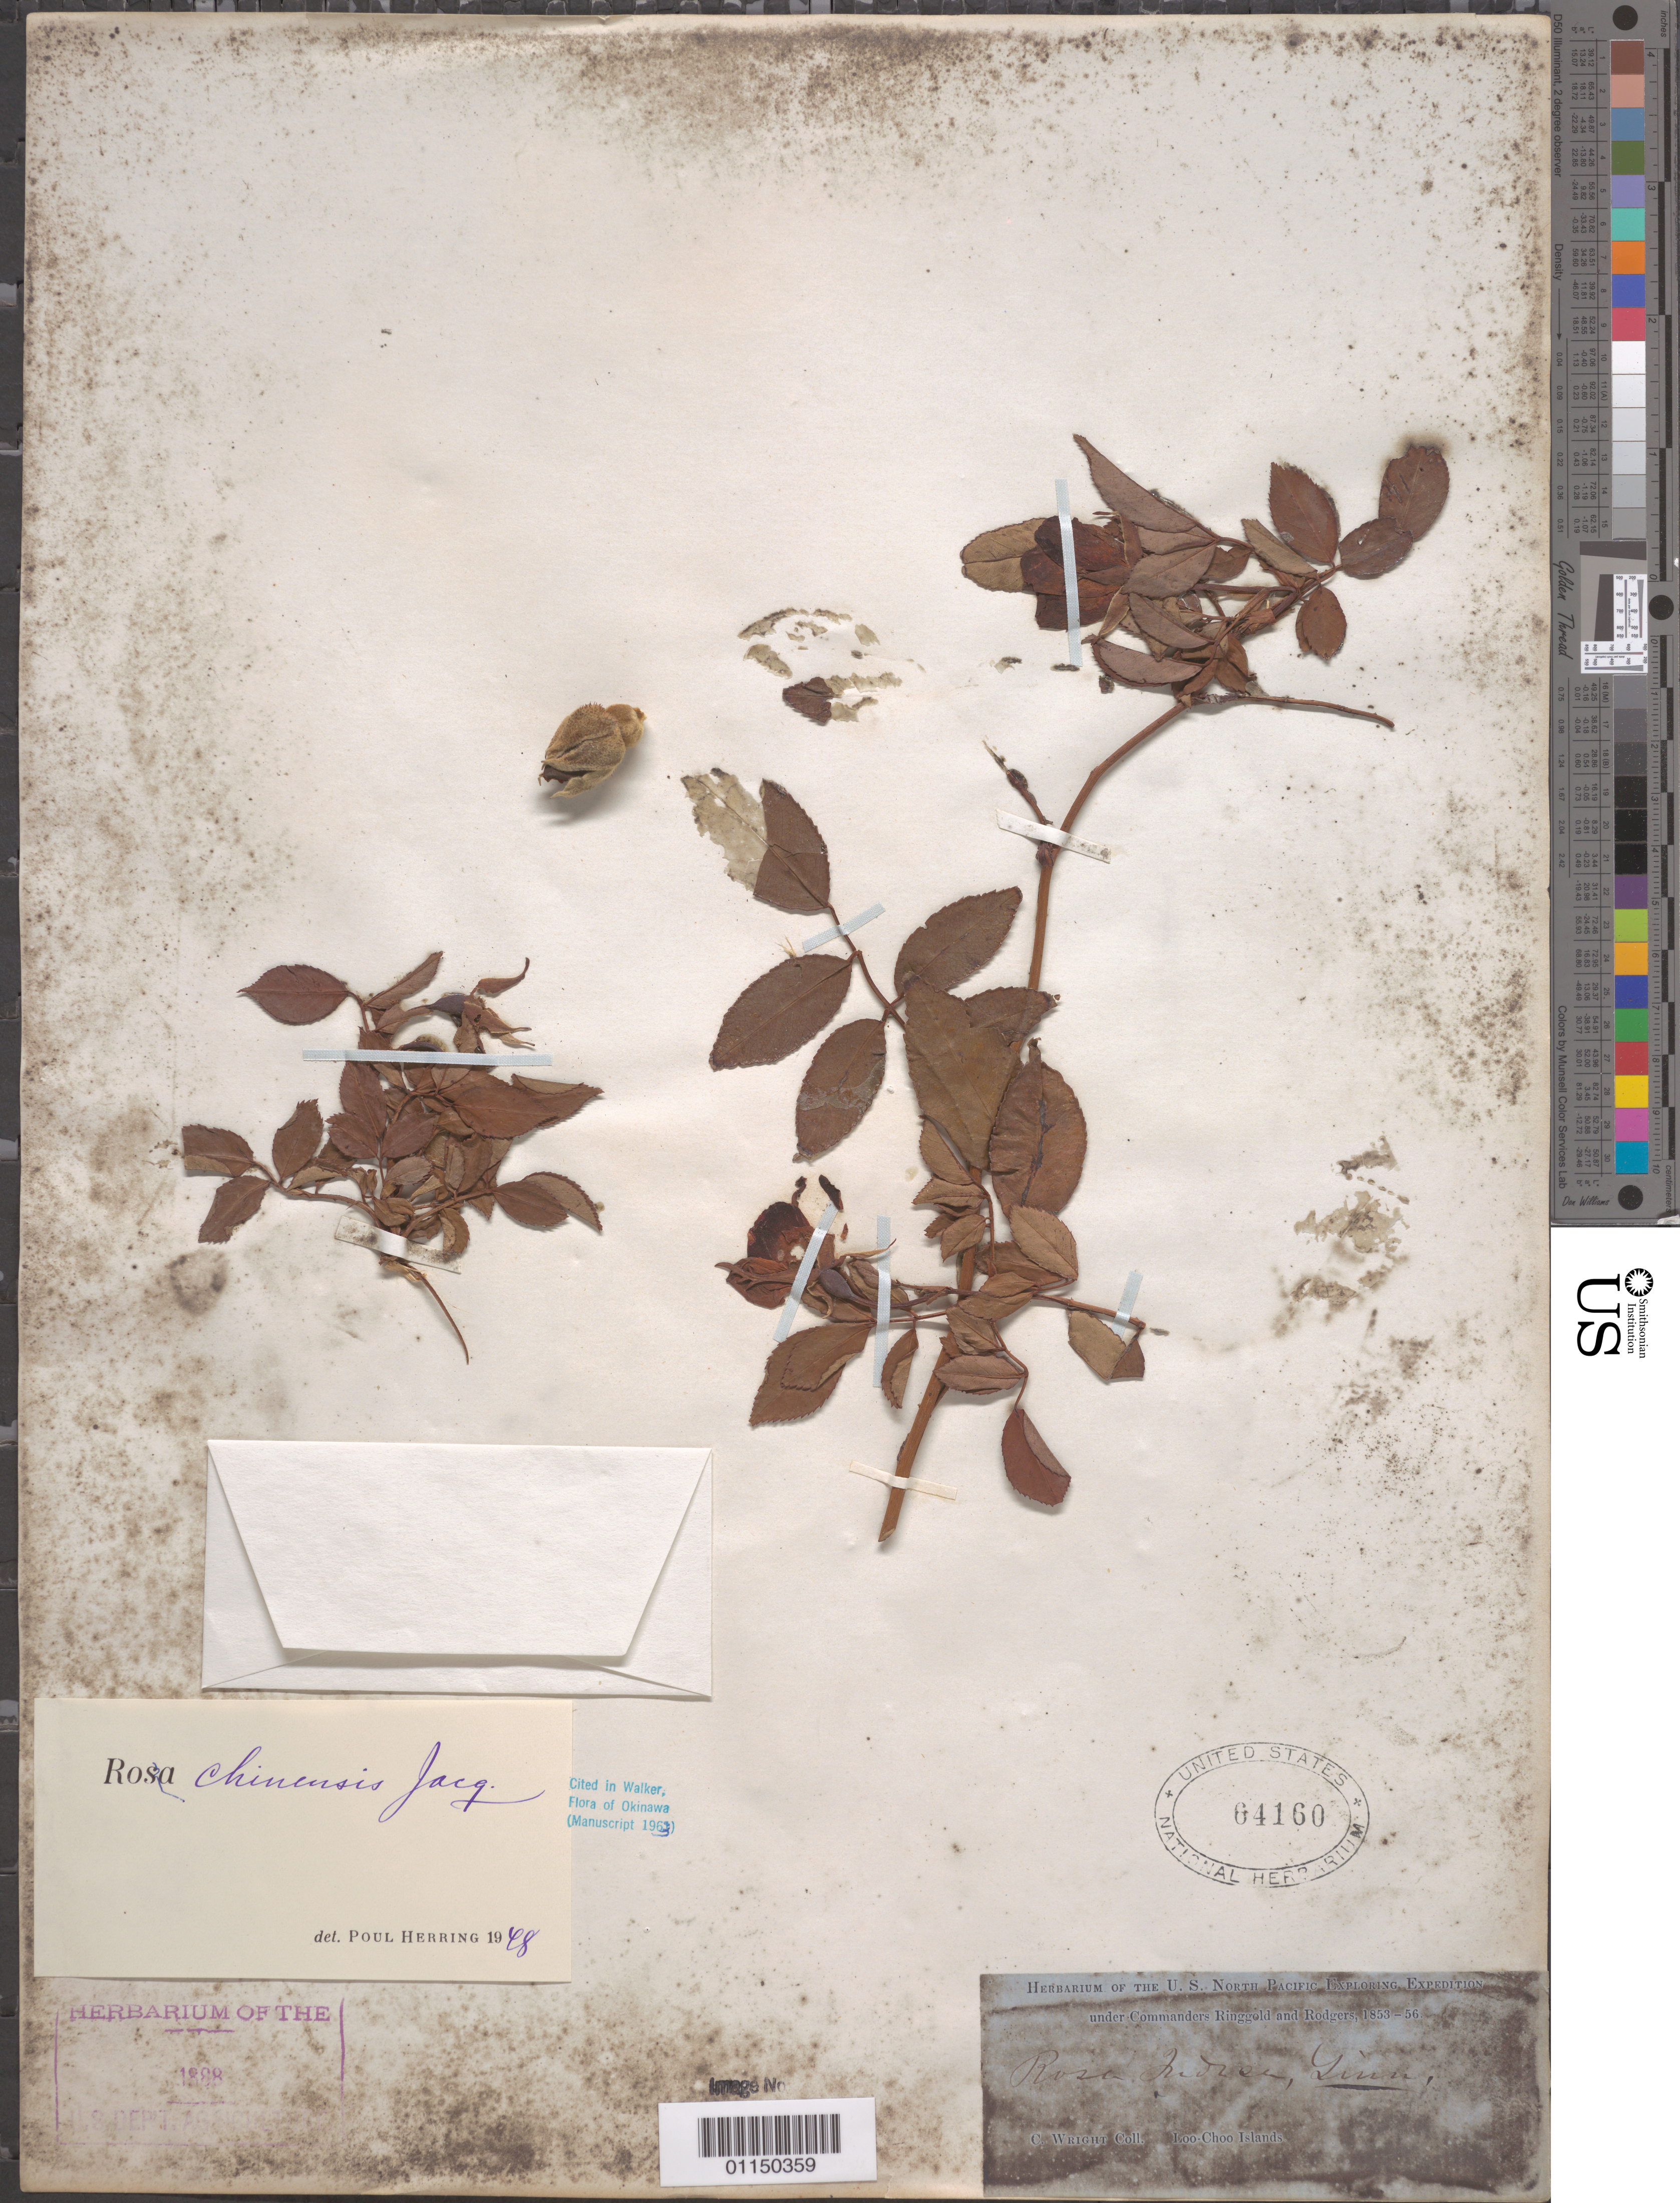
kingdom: Plantae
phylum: Tracheophyta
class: Magnoliopsida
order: Rosales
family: Rosaceae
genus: Rosa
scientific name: Rosa chinensis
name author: Jacq.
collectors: C. Wright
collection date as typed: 1853 to -- --- 1856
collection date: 1853/1856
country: Japan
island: Ryukyu Islands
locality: Loo Choo Islands.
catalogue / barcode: US 64160